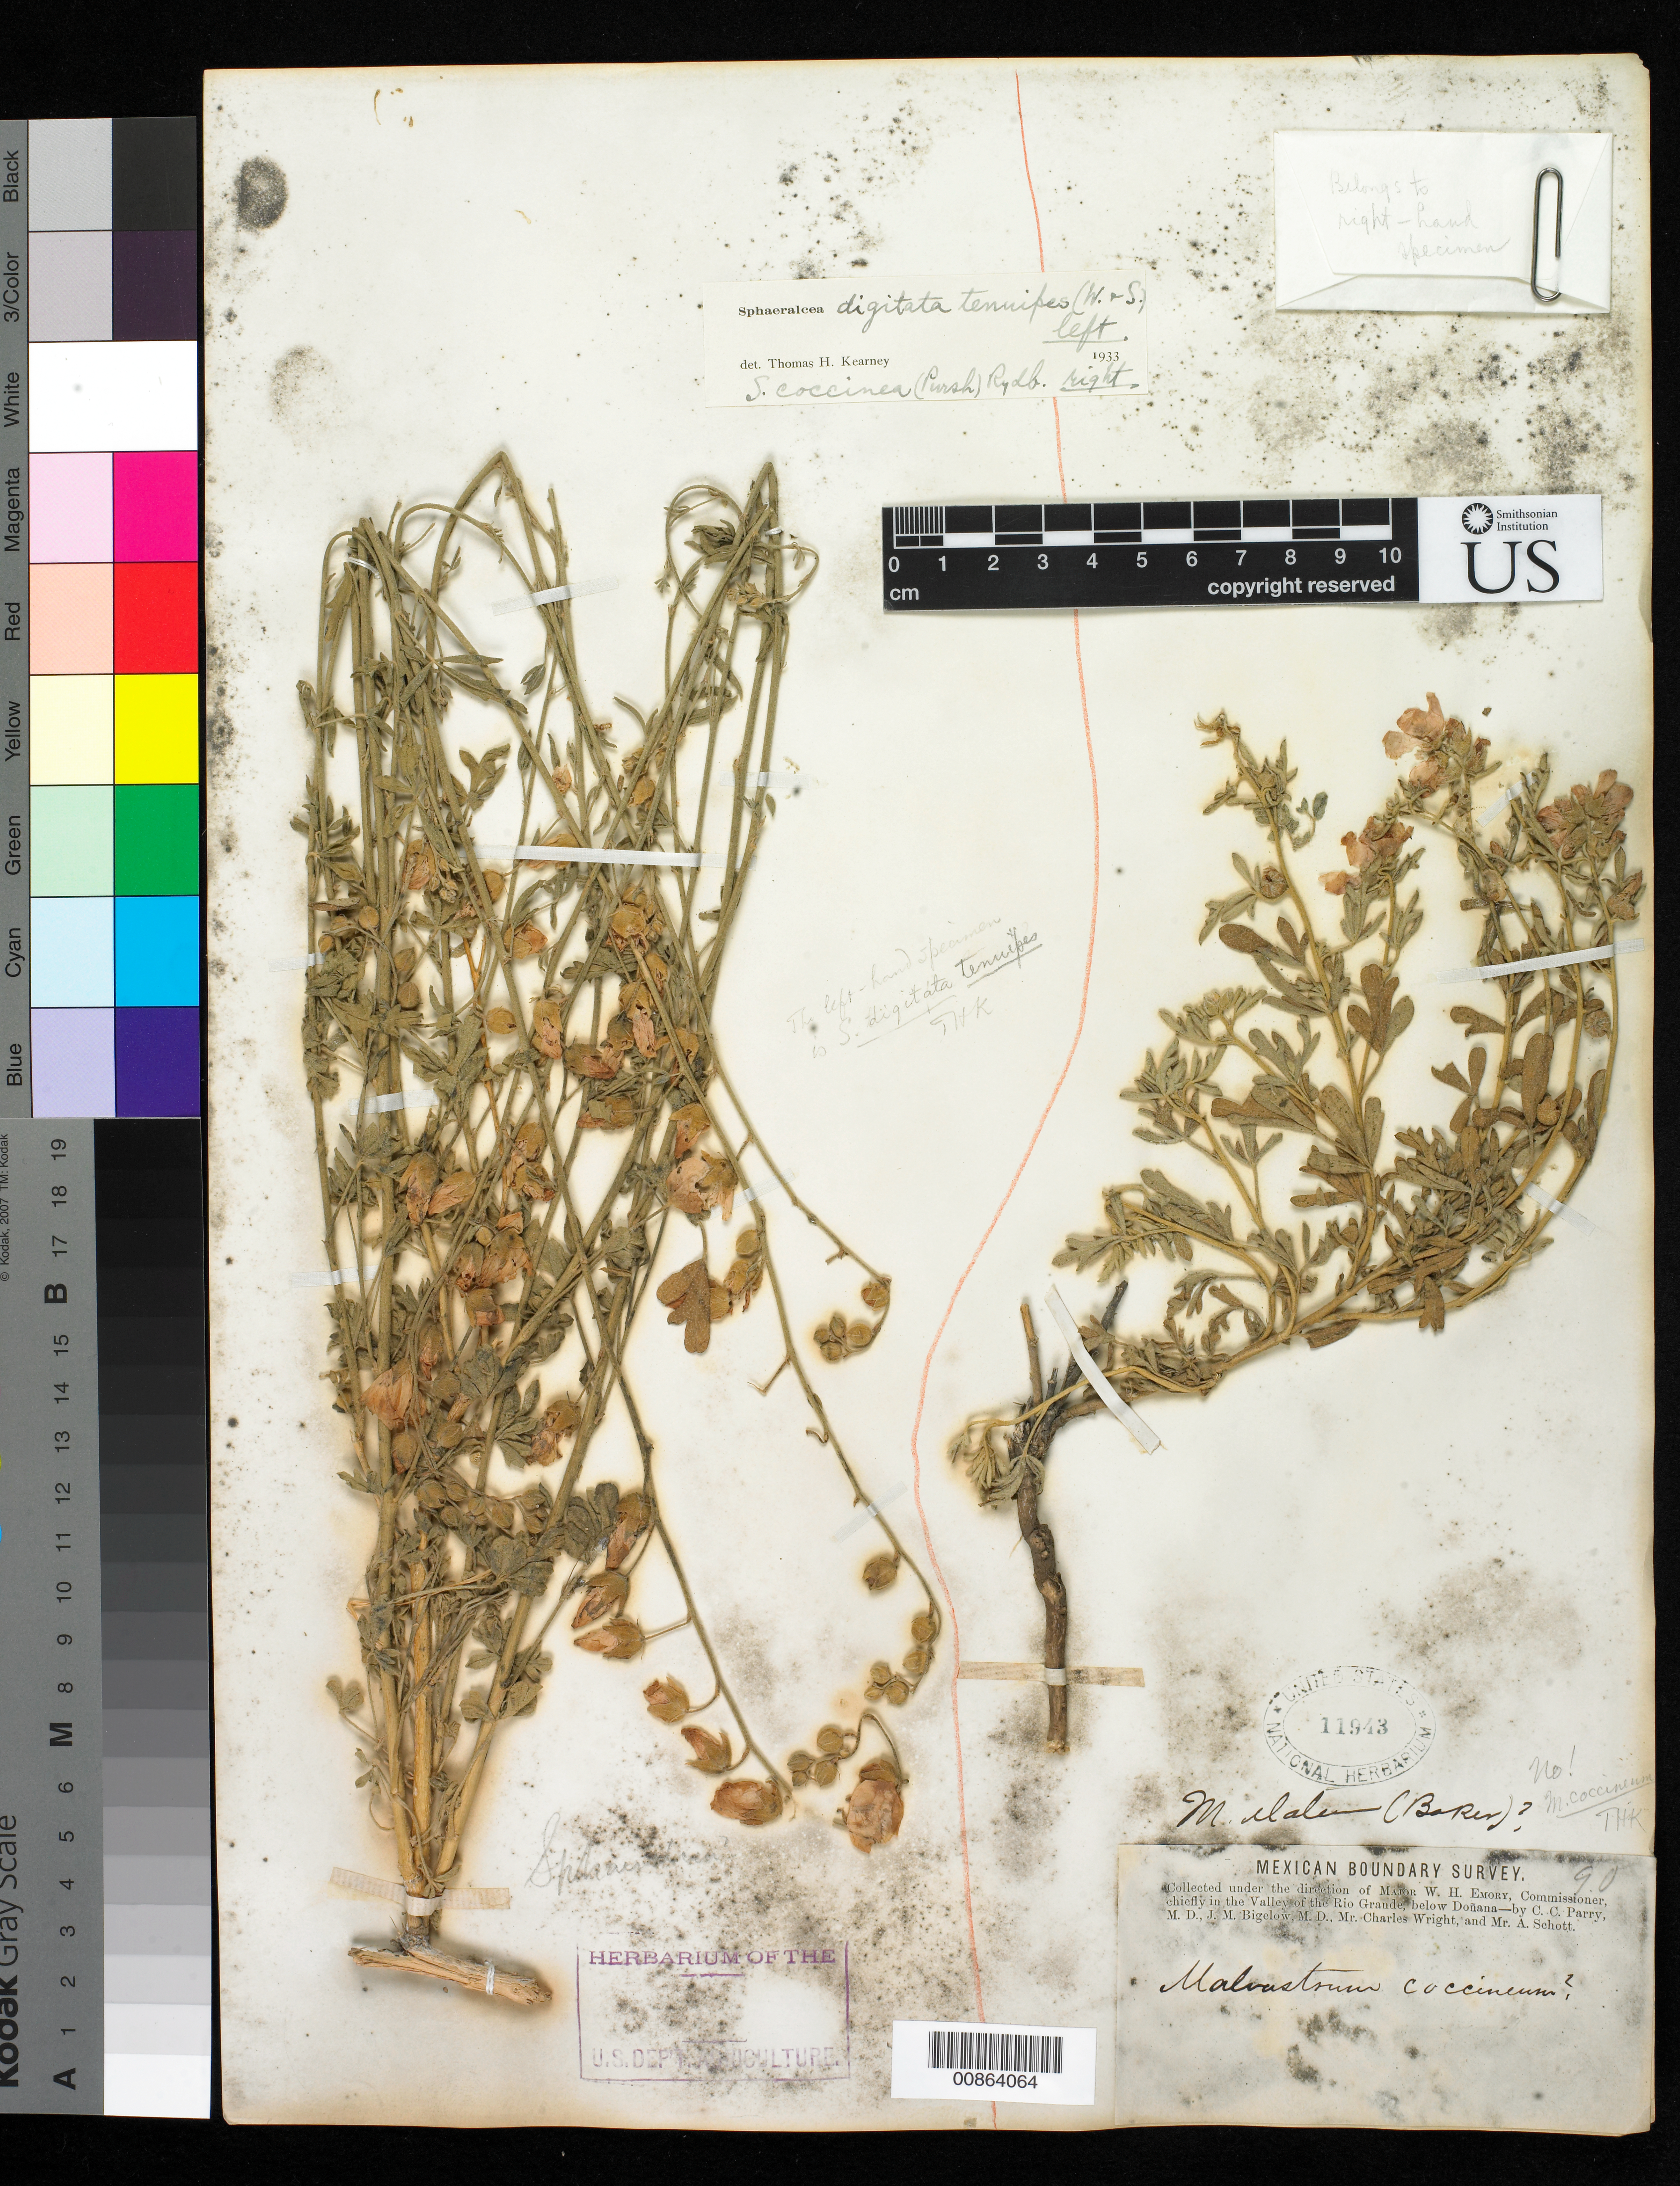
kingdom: Plantae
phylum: Tracheophyta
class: Magnoliopsida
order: Malvales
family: Malvaceae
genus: Sphaeralcea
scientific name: Sphaeralcea digitata subsp. tenuipes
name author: (Greene) Rydb.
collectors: C. C. Parry, J. M. Bigelow, C. Wright & A. C. V. Schott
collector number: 90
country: United States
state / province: New Mexico / Texas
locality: Valley of the Rio Grande, below Doñana.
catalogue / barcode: US 11943